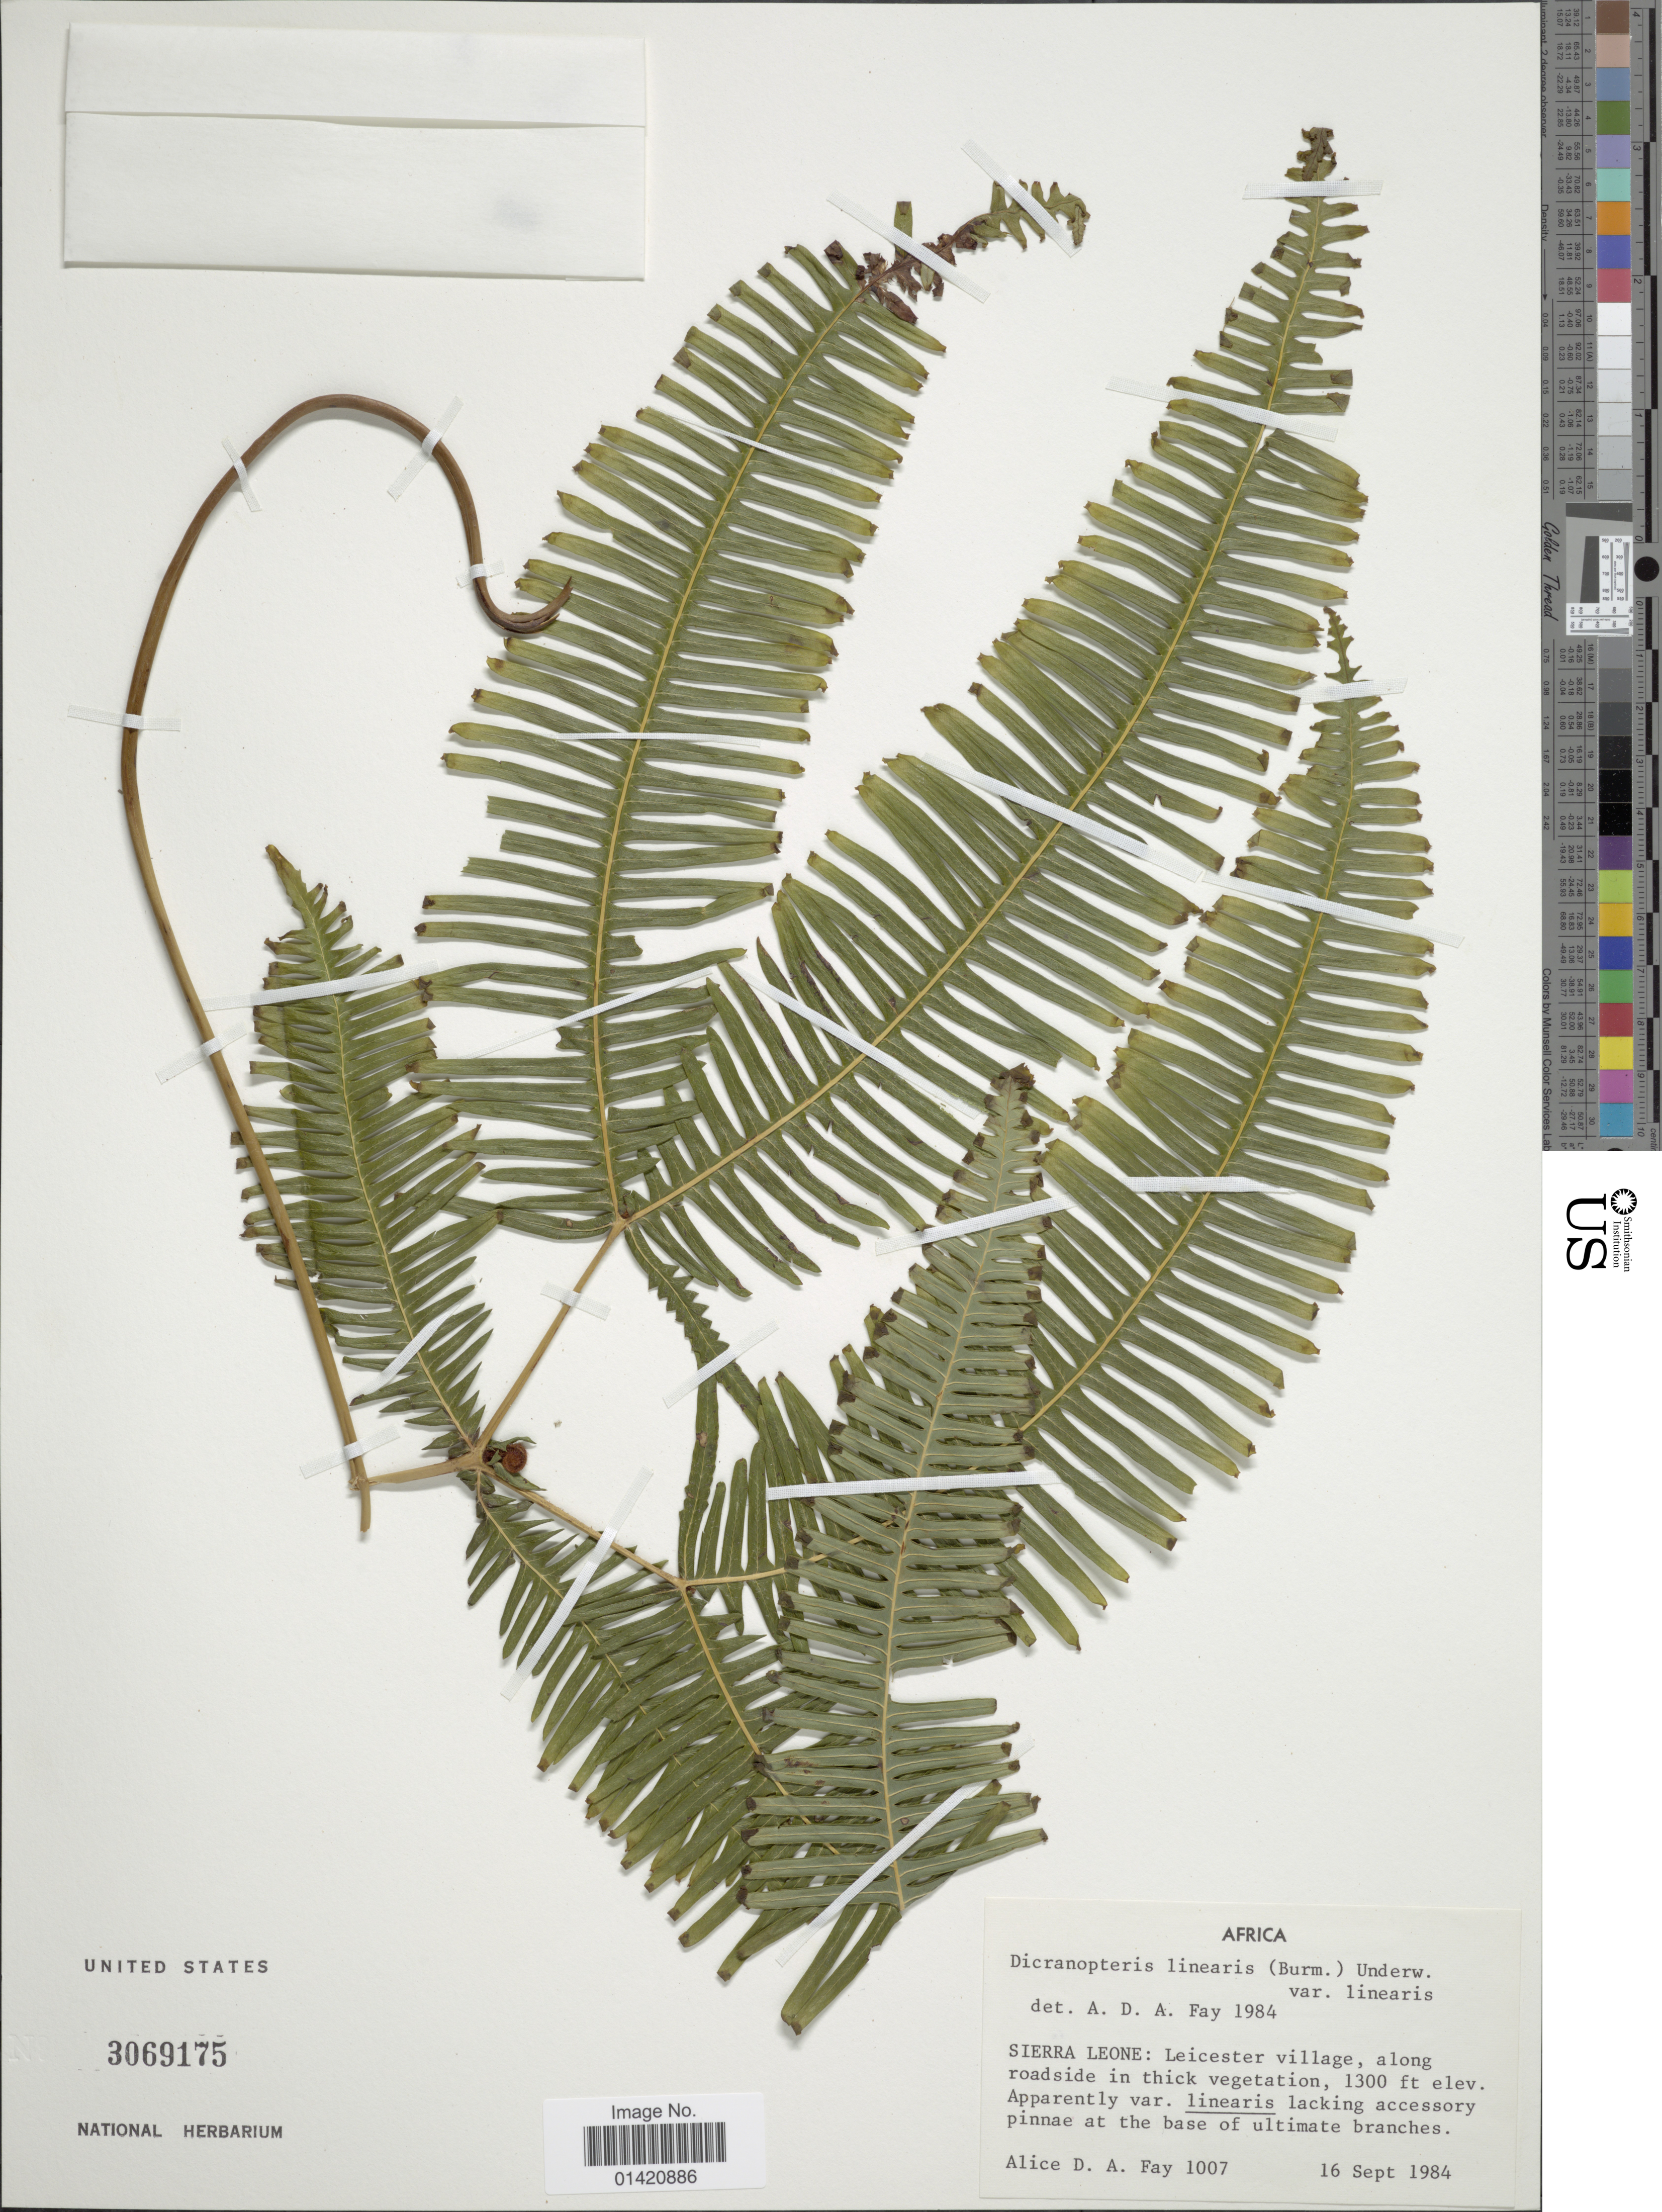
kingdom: Plantae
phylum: Tracheophyta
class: Polypodiopsida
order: Gleicheniales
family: Gleicheniaceae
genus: Dicranopteris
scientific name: Dicranopteris linearis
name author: (Burm. f.) Underw.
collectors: A. Fay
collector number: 1007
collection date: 1984-09-16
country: Sierra Leone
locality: Africa, Sierra Leone: Leicester village, along roadside in thick vegetation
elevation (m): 396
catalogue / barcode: US 3069175